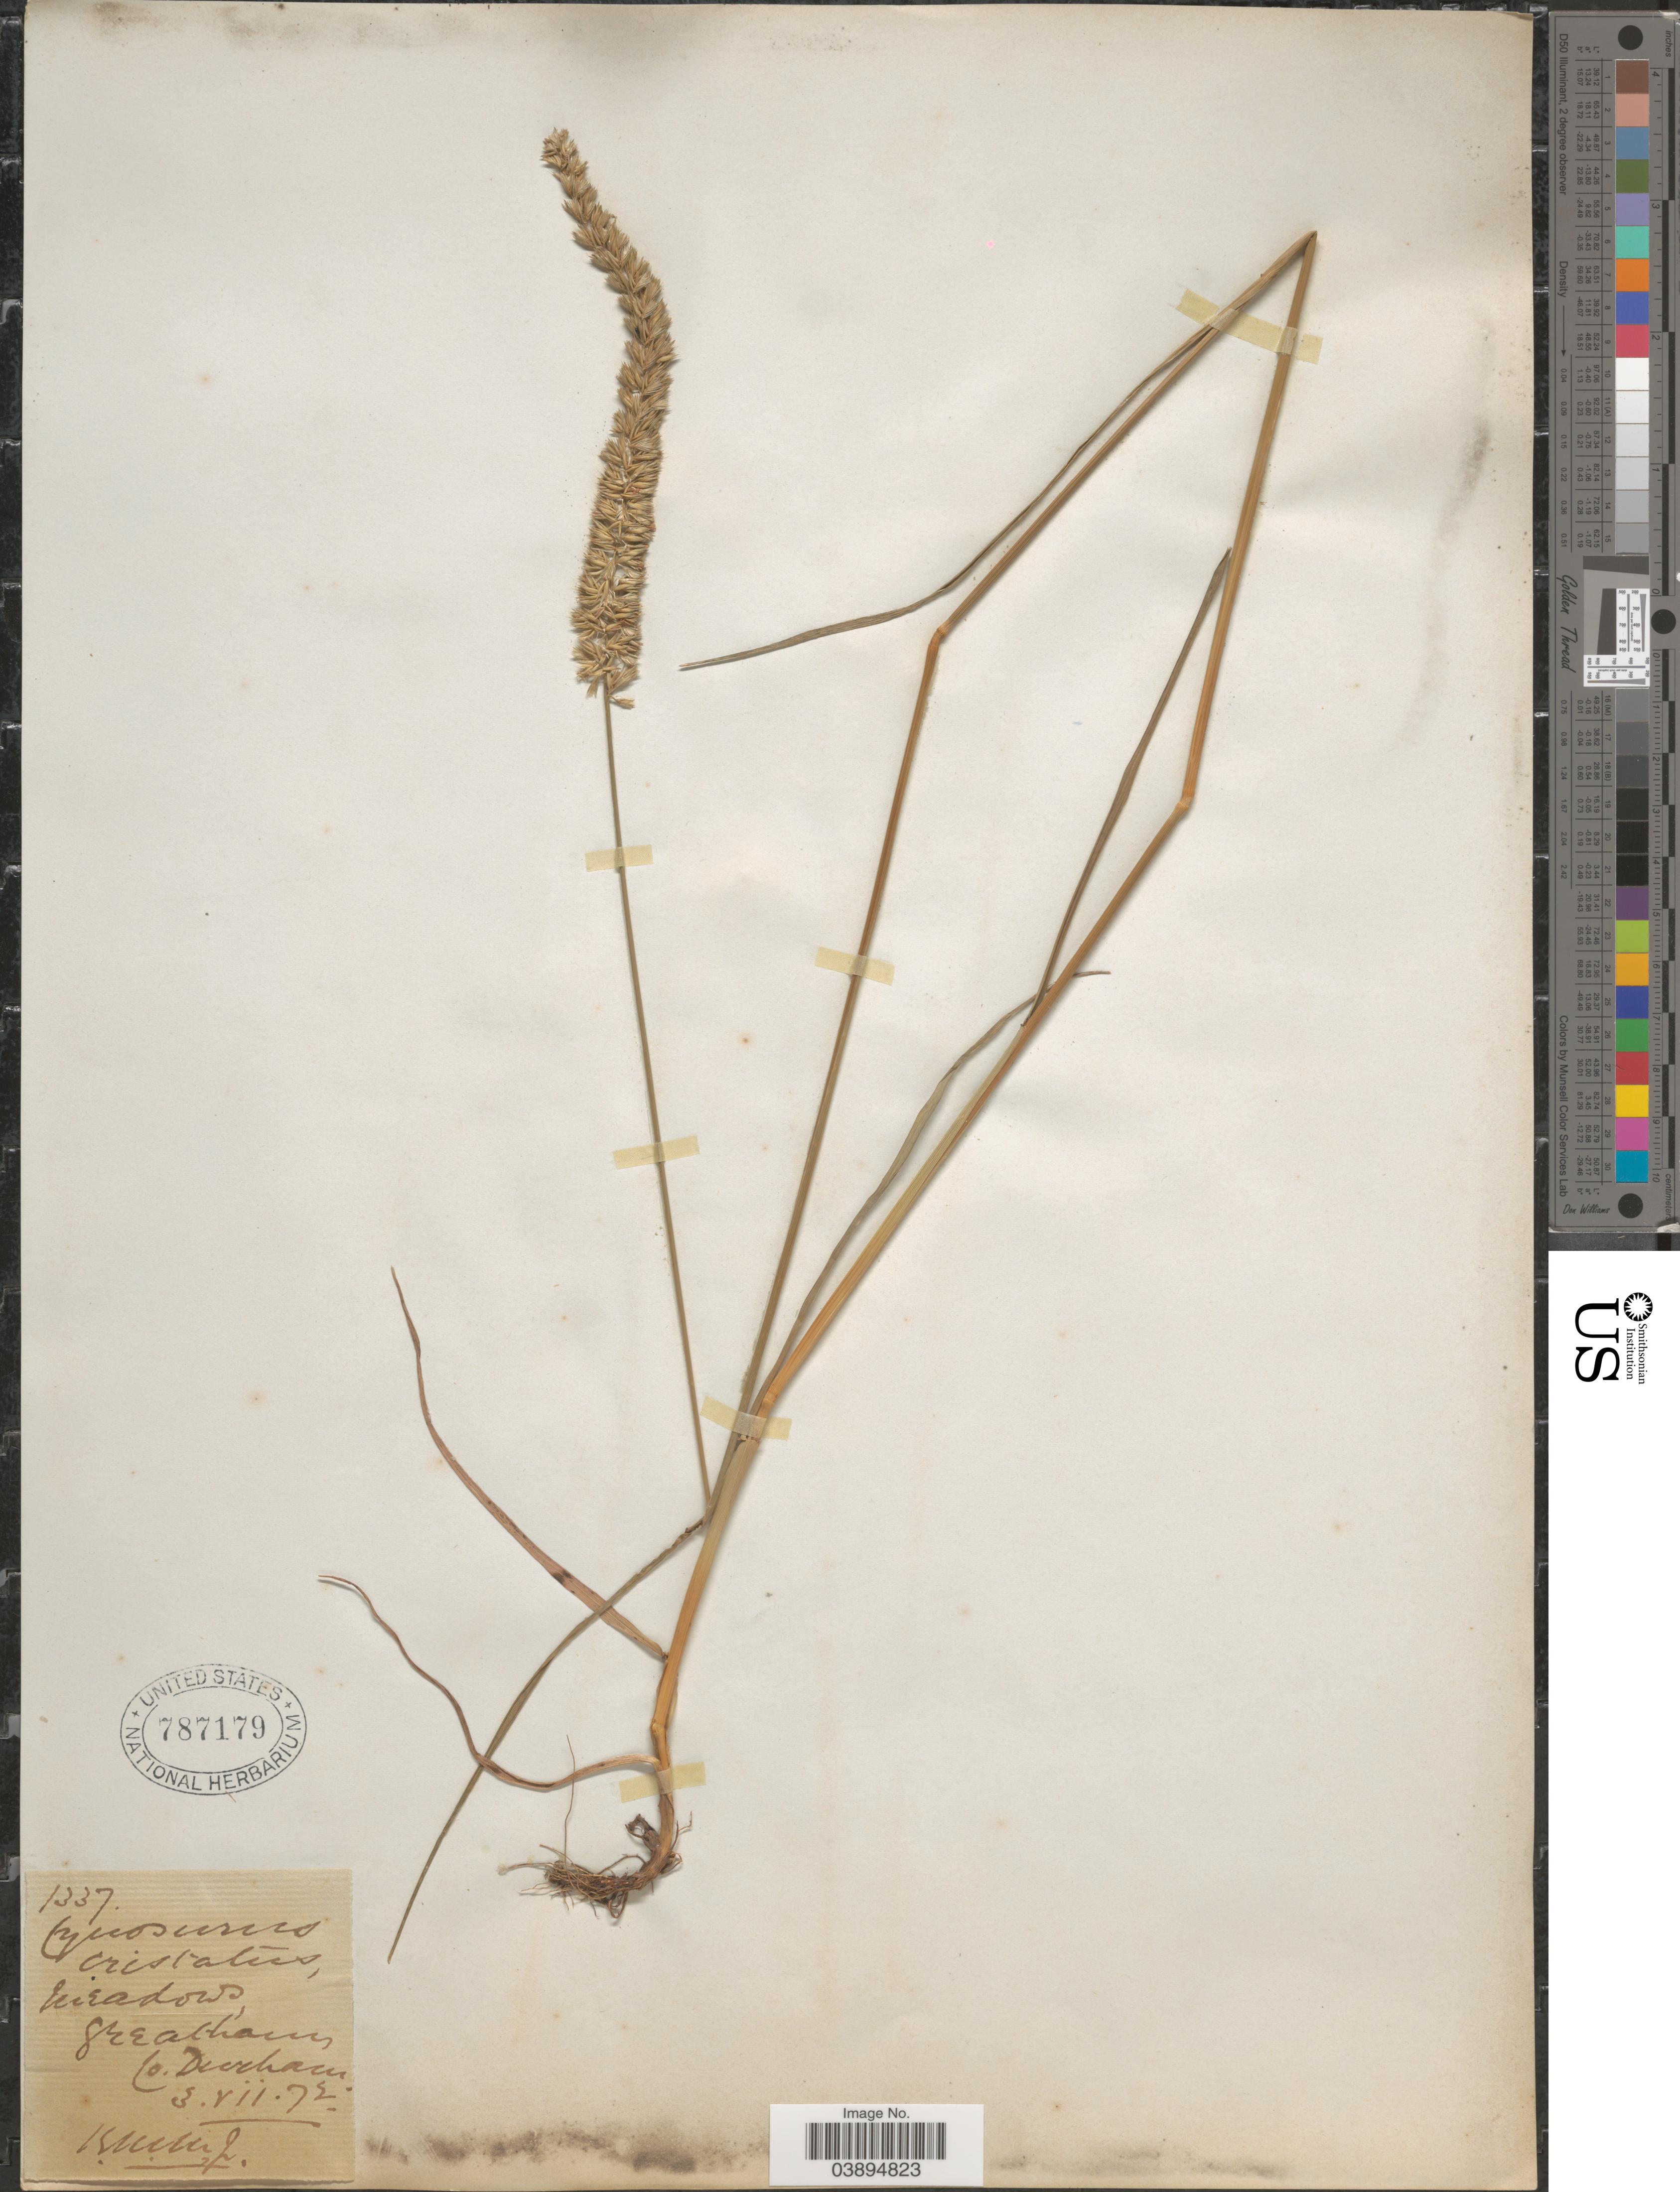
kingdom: Plantae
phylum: Tracheophyta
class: Liliopsida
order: Poales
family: Poaceae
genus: Cynosurus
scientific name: Cynosurus cristatus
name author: L.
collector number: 1337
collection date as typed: Transcribed d/m/y: 3/7/72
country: United Kingdom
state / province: England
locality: Meadows, Greatham Co. Durham.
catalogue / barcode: US 787179